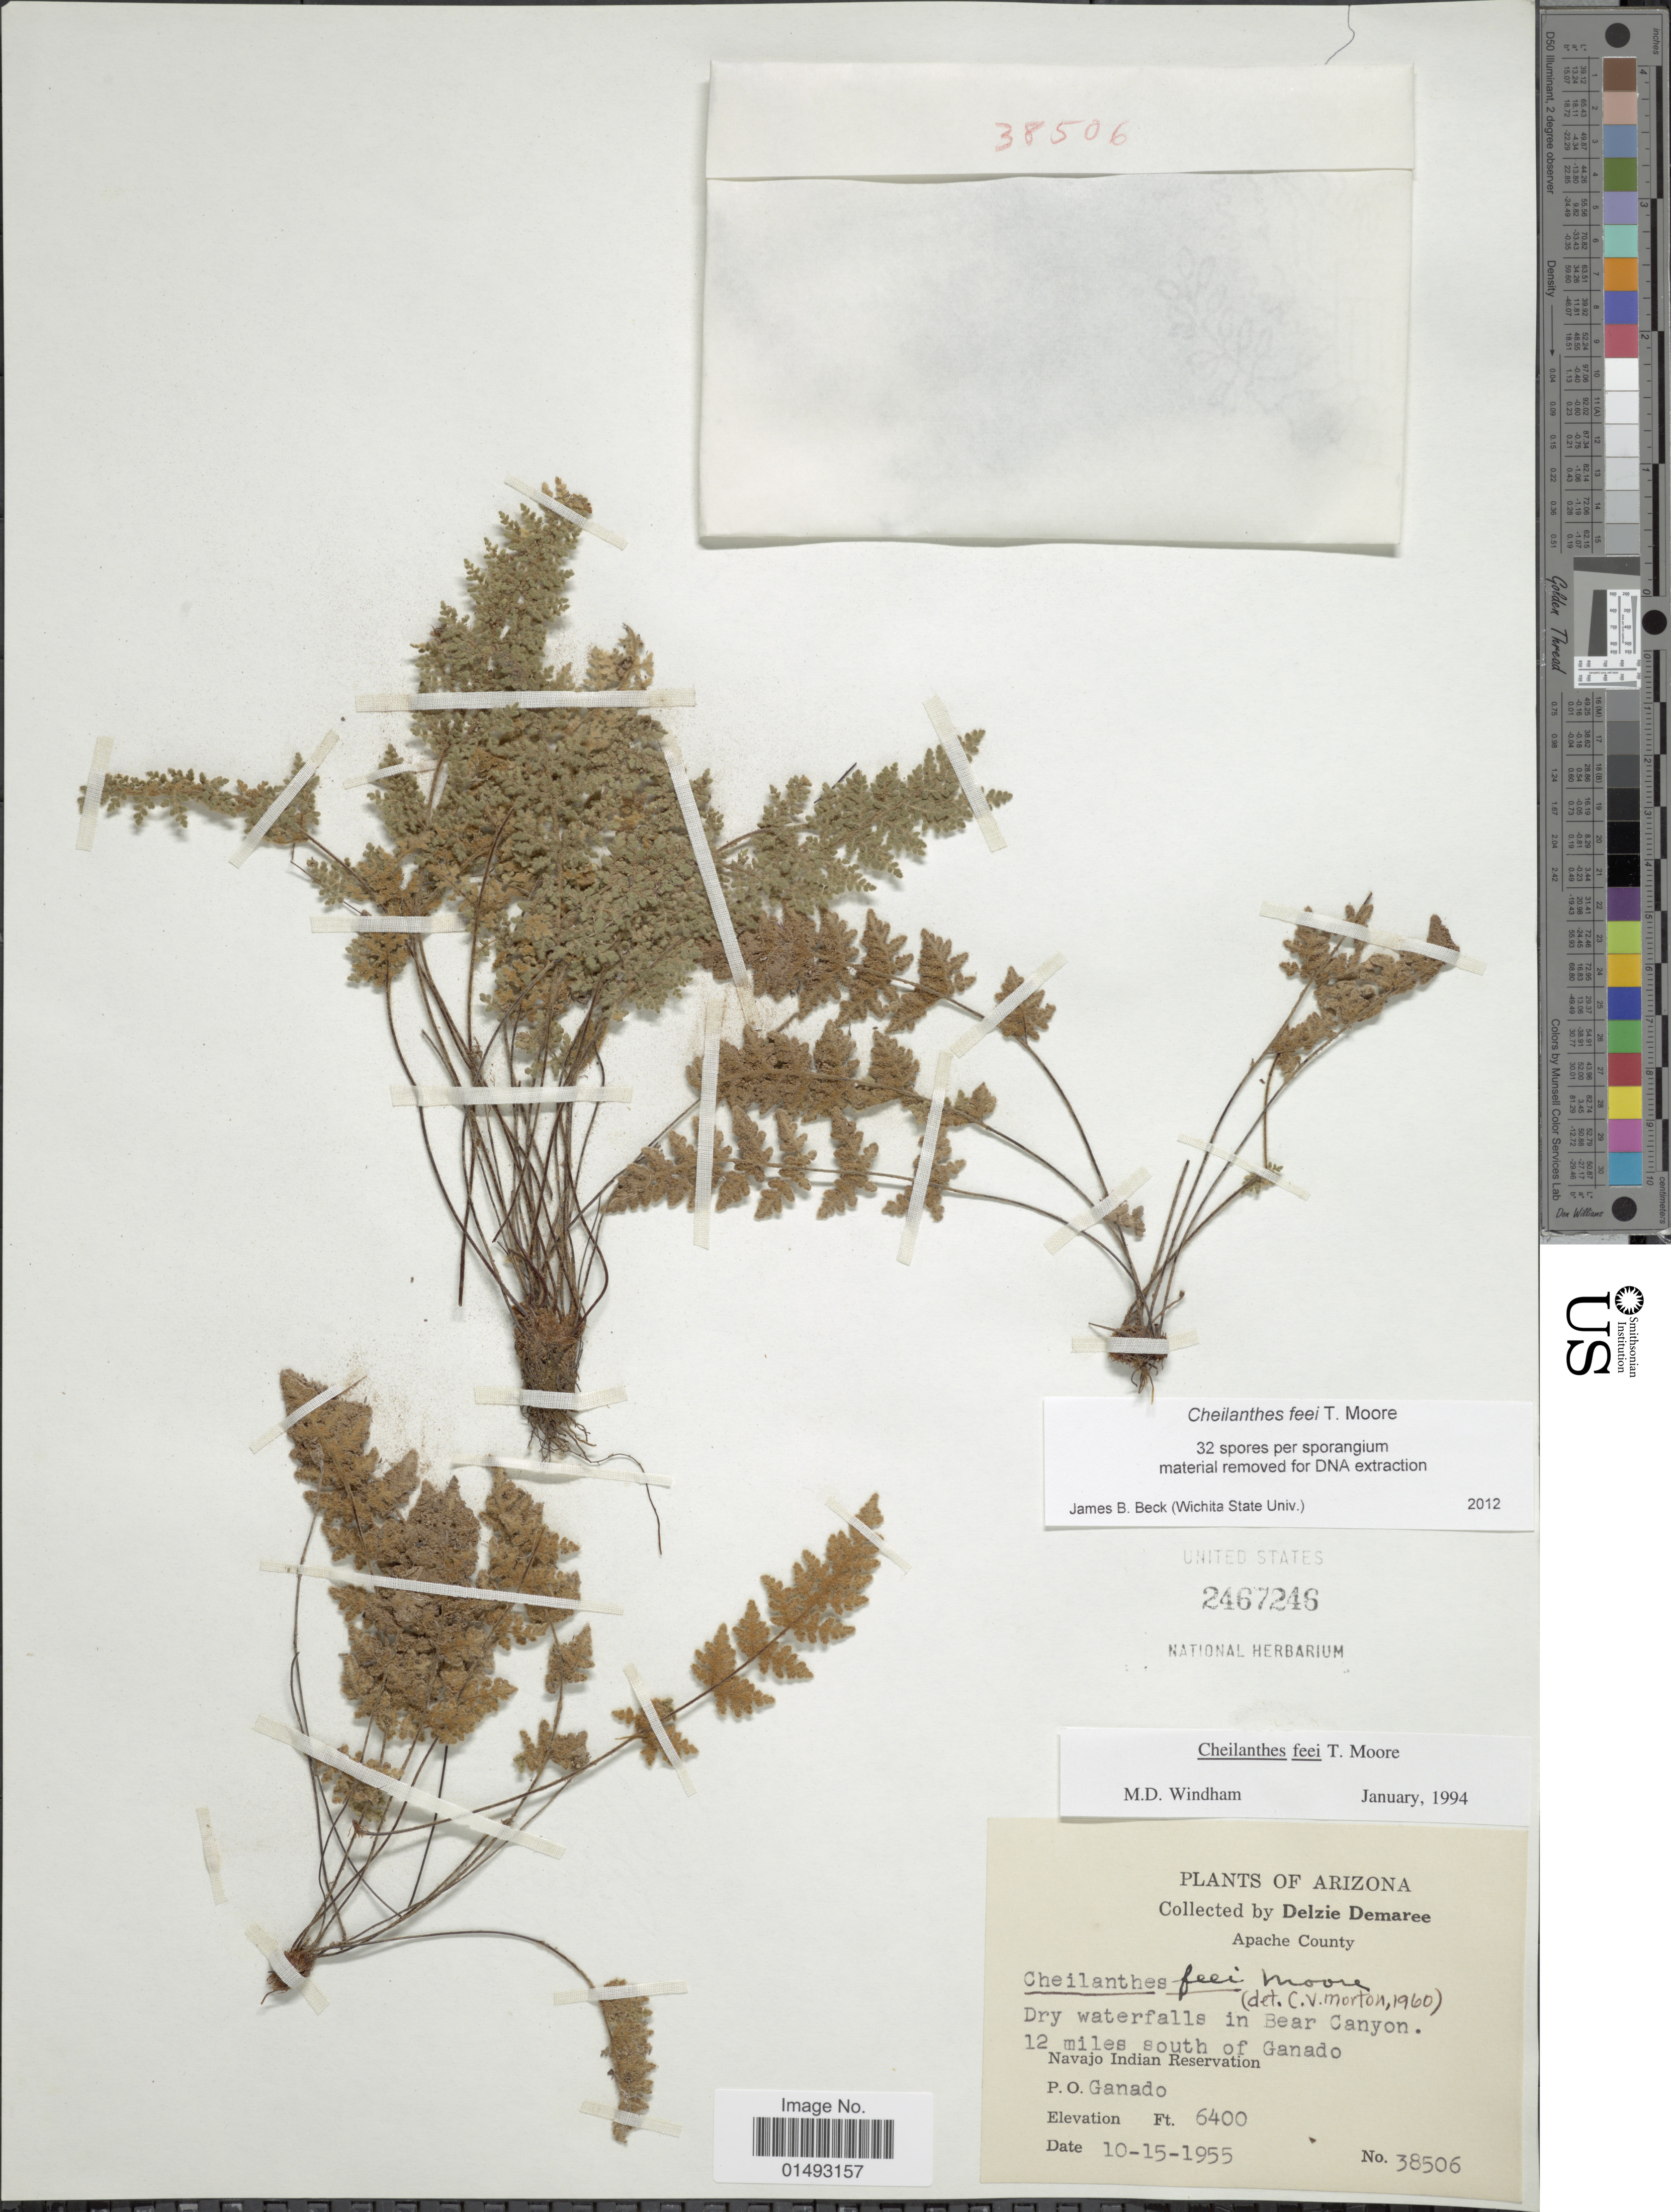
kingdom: Plantae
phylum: Tracheophyta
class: Polypodiopsida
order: Polypodiales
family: Pteridaceae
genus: Myriopteris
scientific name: Myriopteris gracilis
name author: Fée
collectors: D. Demaree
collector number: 38506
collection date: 1955-10-15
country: United States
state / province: Arizona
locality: Apacge County, dry waterfalls in Bear Canyon, 12 miles south of Ganado, Navajo Indian Reservation, P.O. Ganado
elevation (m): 1951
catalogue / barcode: US 2467246